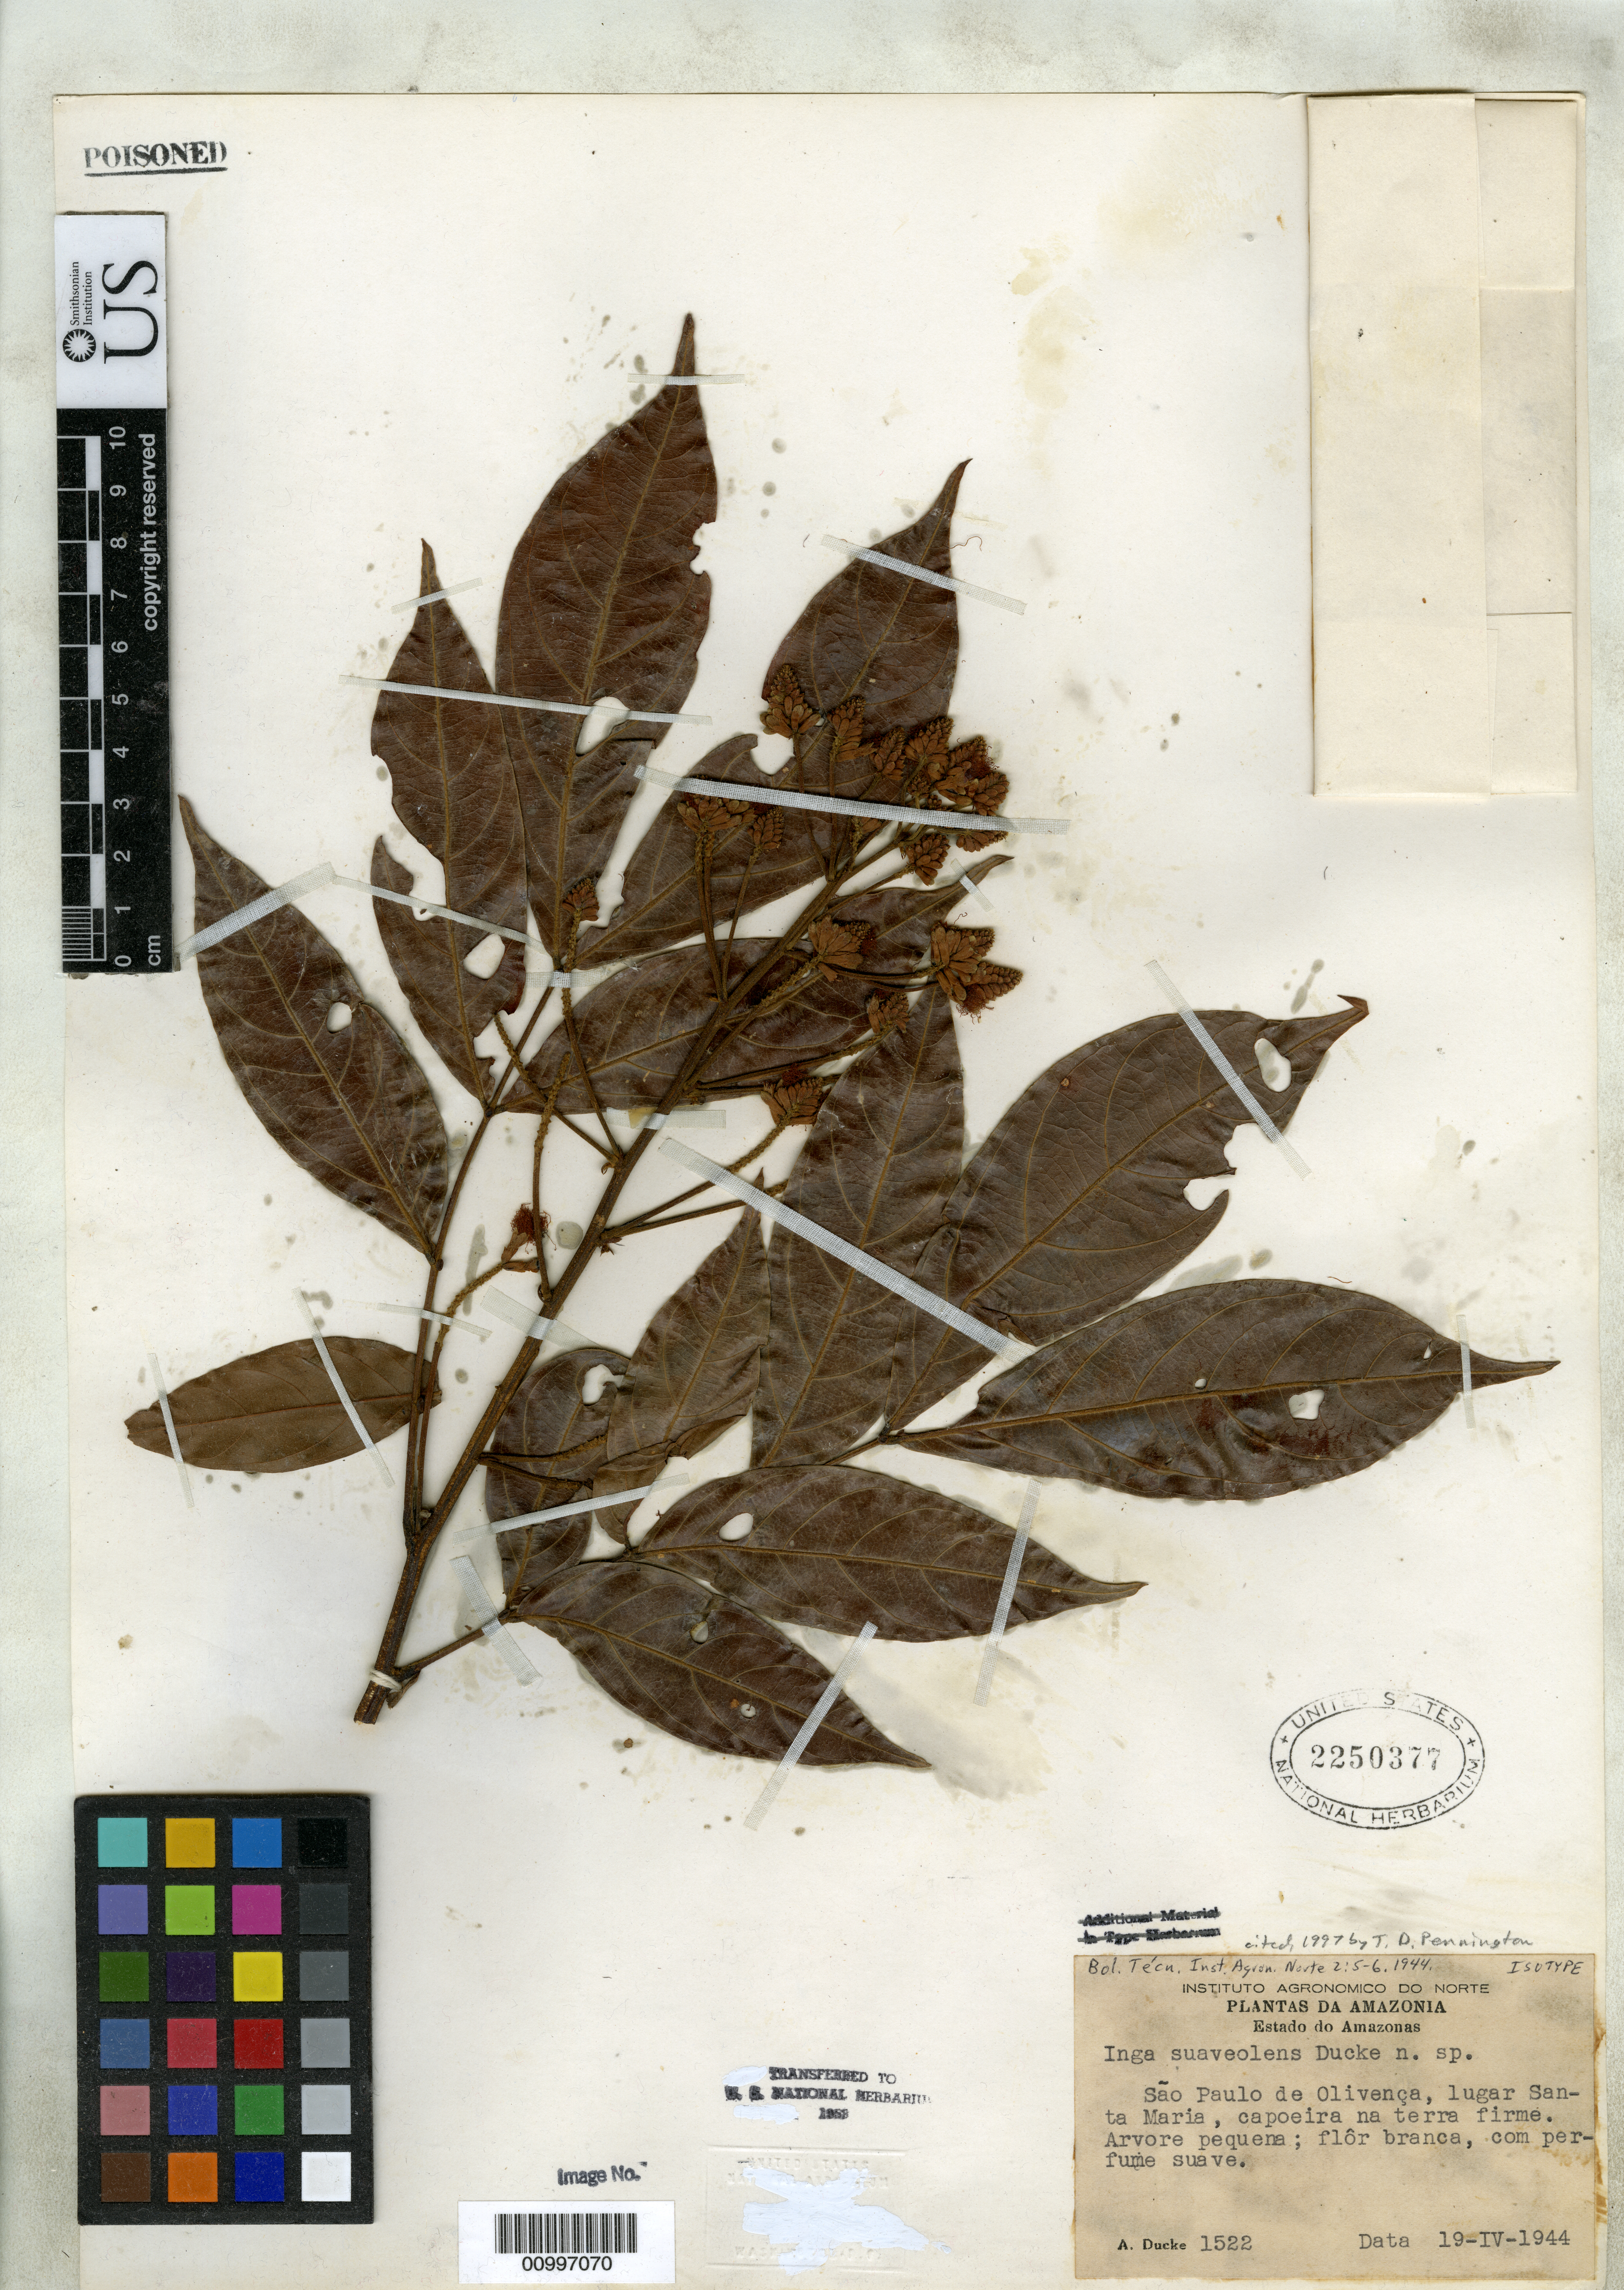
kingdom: Plantae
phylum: Tracheophyta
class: Magnoliopsida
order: Fabales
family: Fabaceae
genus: Inga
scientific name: Inga suaveolens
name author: Ducke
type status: Isotype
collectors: A. Ducke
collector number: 1522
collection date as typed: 19 Apr 1944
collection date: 1944-04-19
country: Brazil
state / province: Amazonas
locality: São Paulo de Olivenca, lugar Santa Maria, capoeira na terra firme.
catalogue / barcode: US 2250377